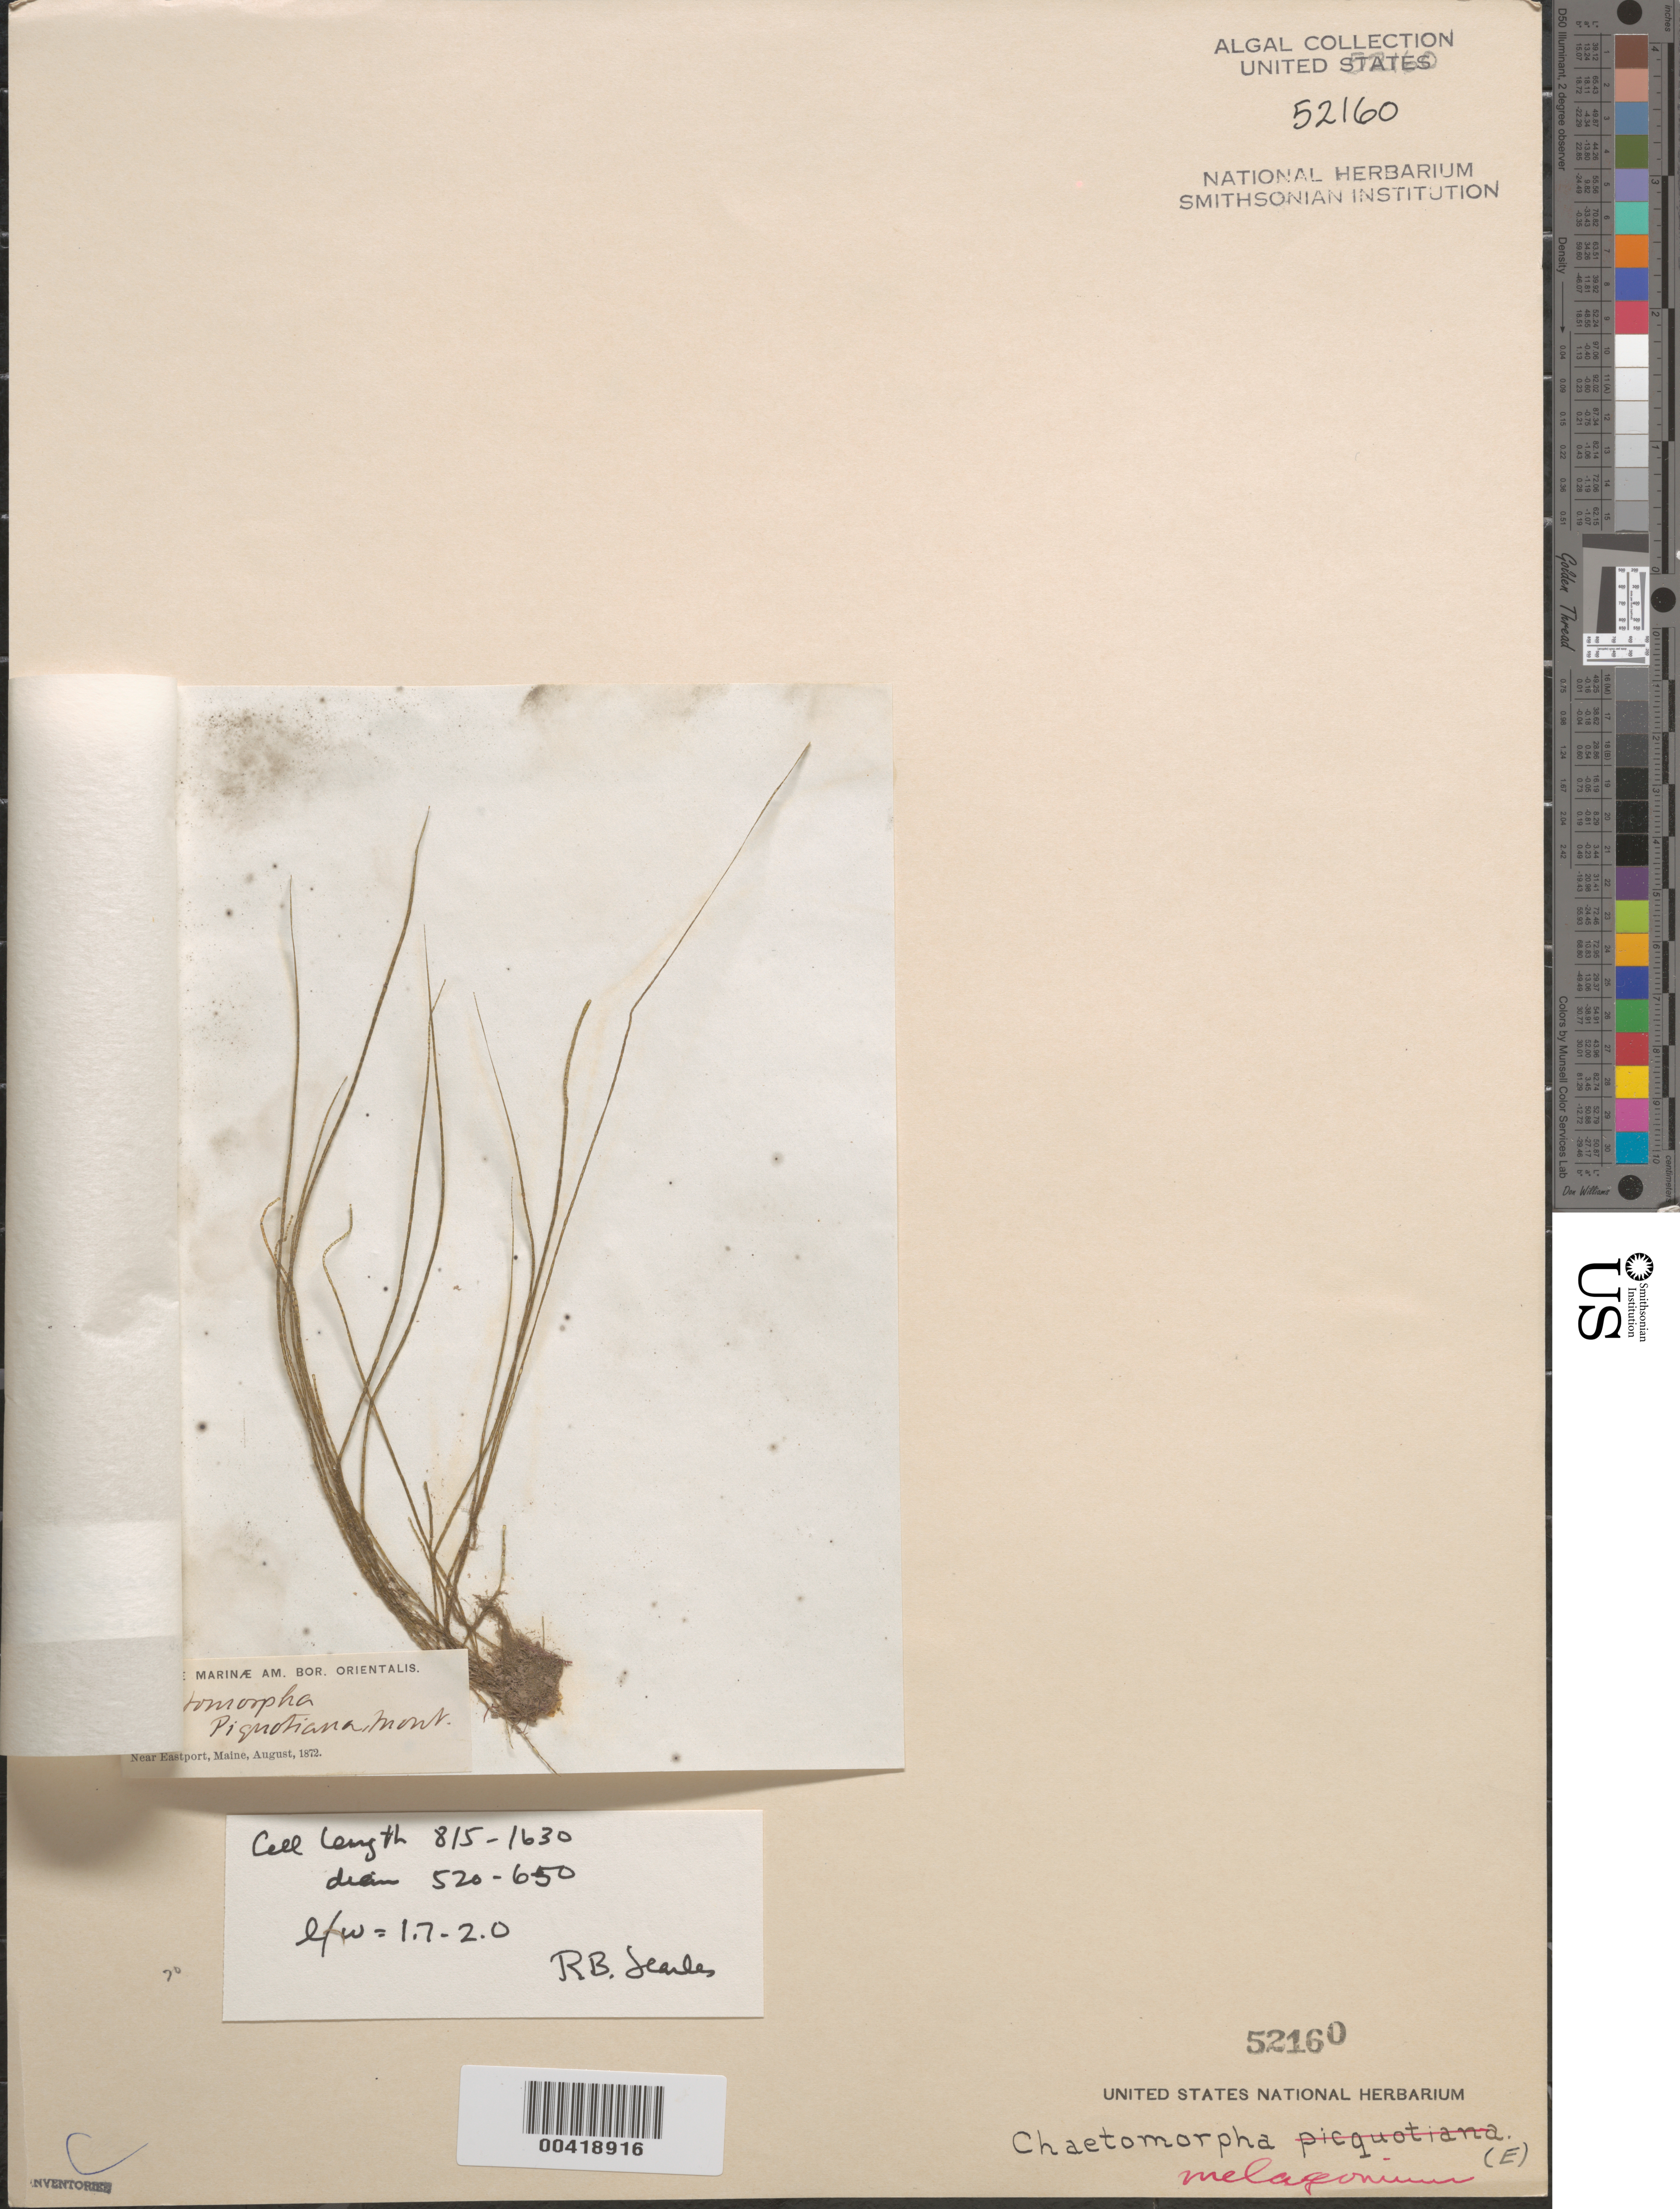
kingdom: Plantae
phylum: Chlorophyta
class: Ulvophyceae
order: Cladophorales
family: Cladophoraceae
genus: Chaetomorpha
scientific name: Chaetomorpha melagonium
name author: (F. Weber & D. Mohr) Kützing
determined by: Phinney, H. K.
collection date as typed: Aug 1872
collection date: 1872-08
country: United States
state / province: Maine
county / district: Washington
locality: Near Eastport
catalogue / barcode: US 52160